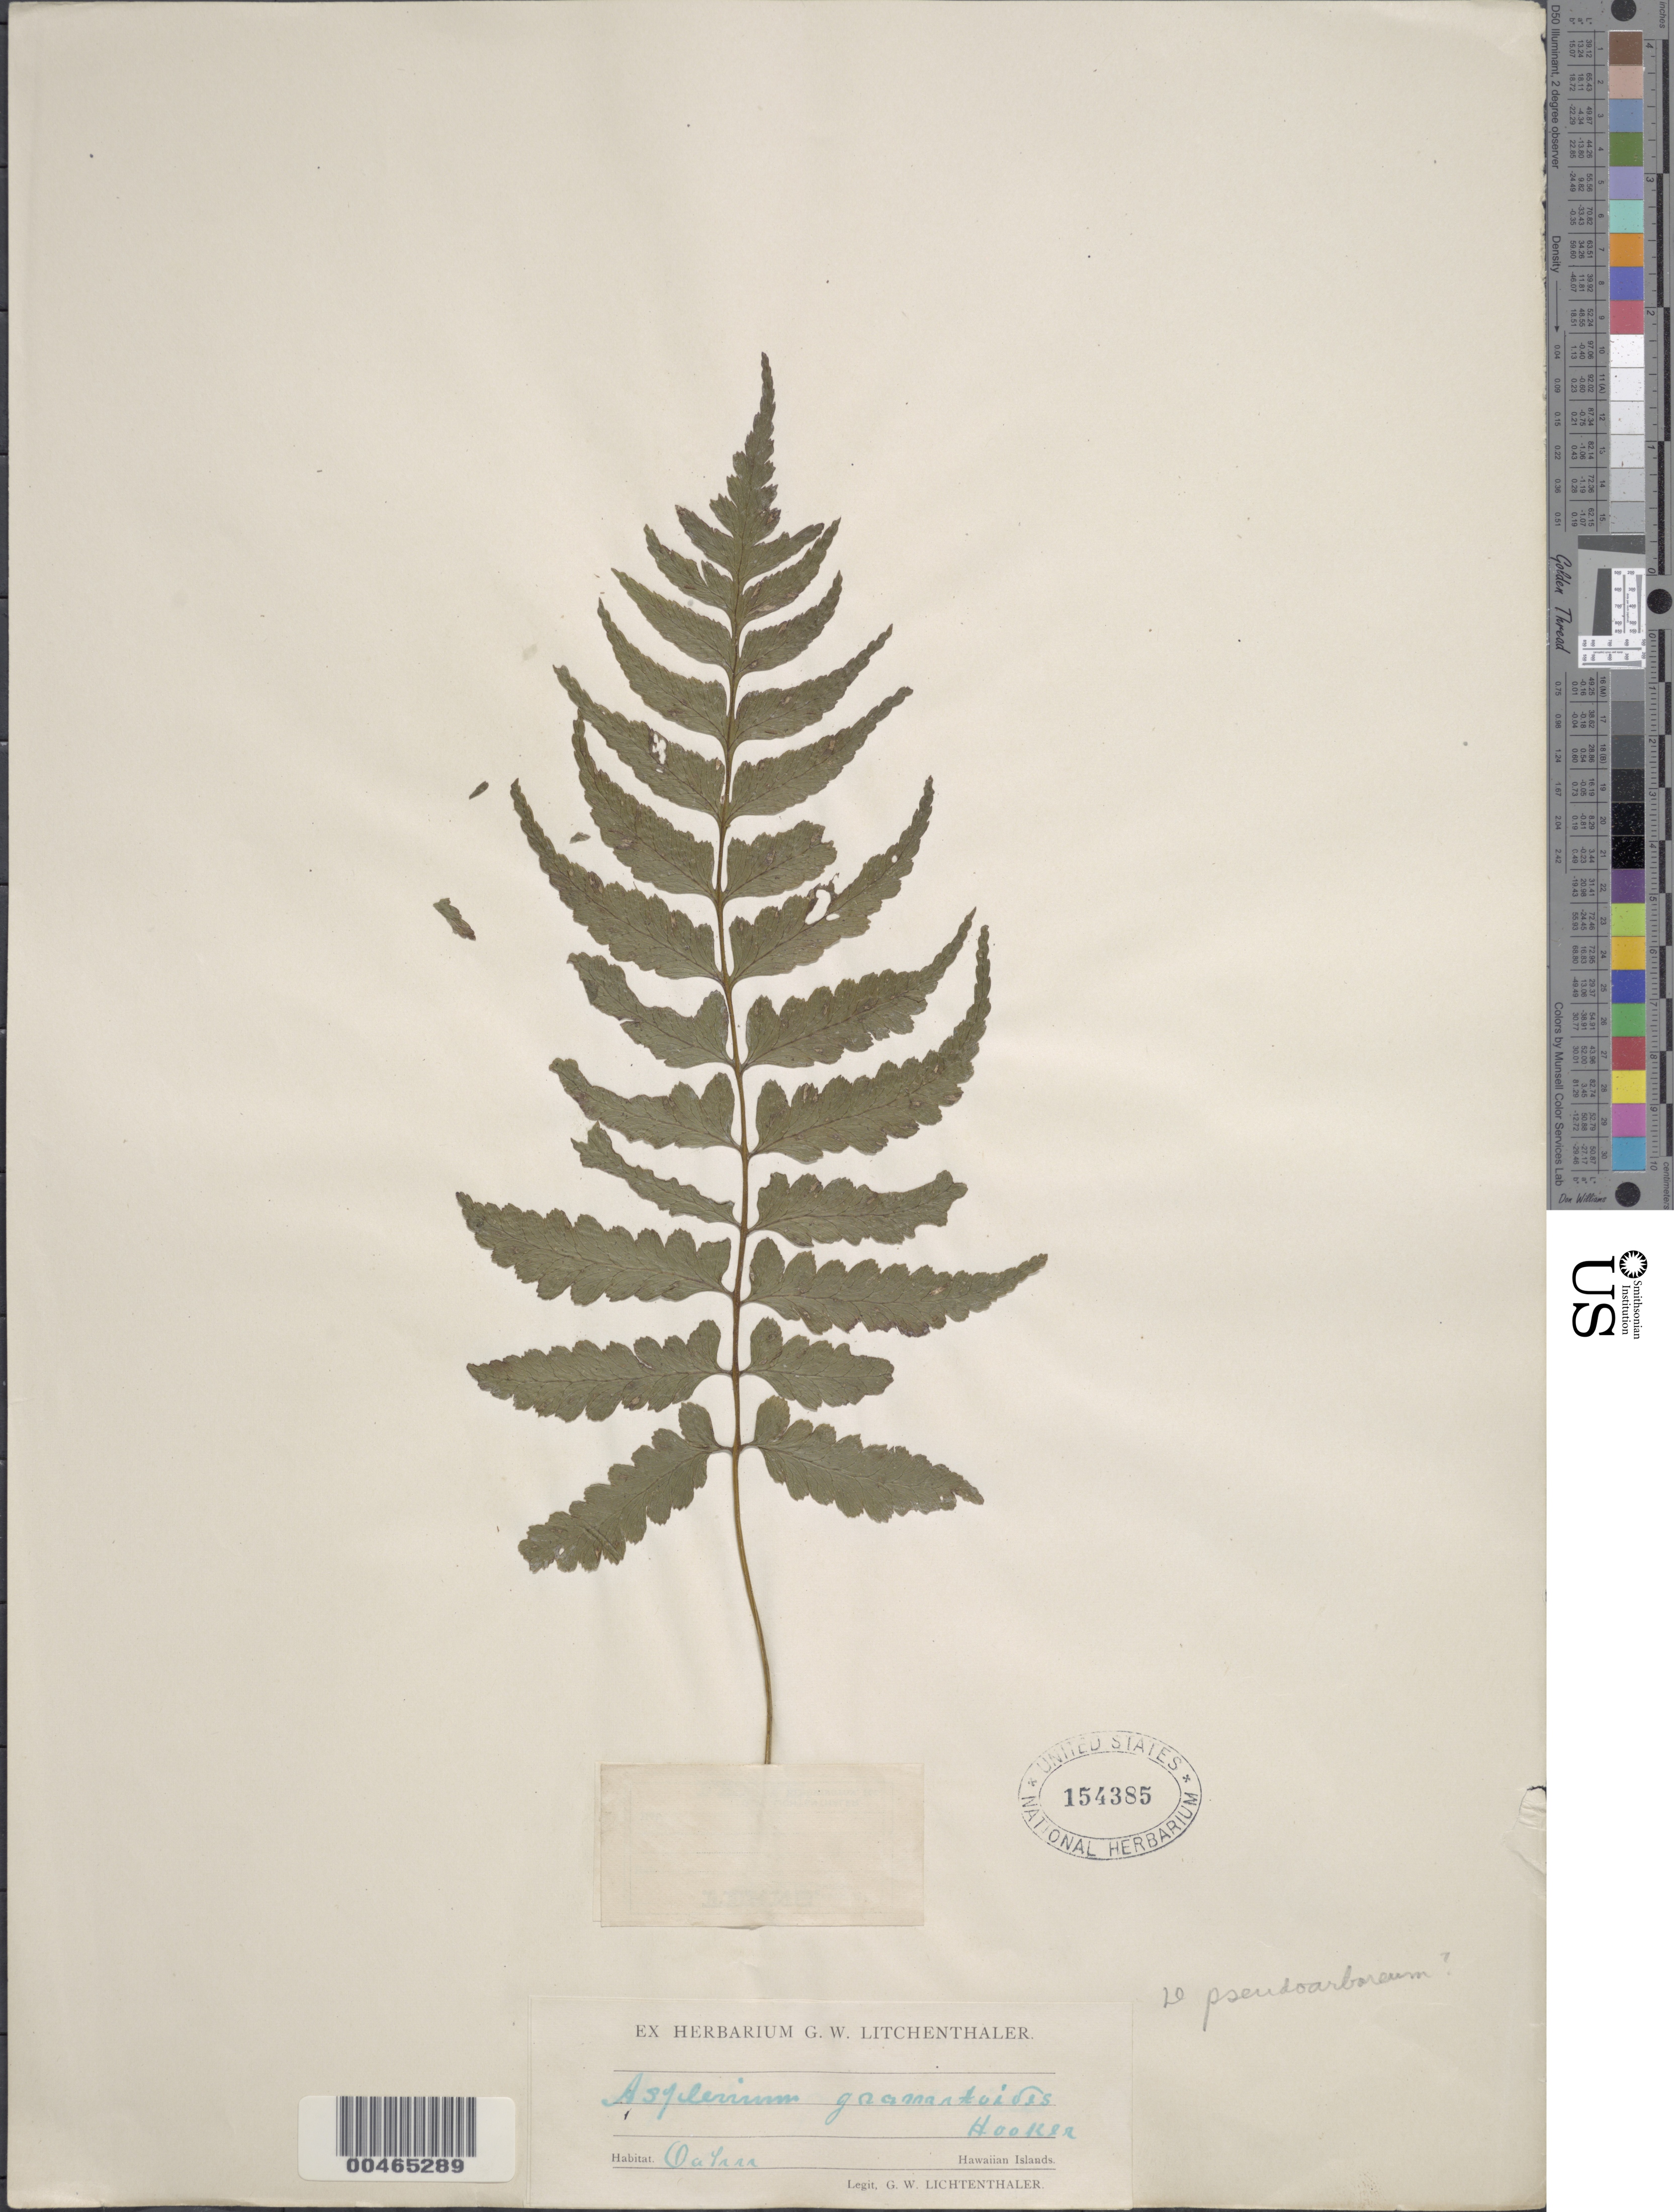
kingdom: Plantae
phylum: Tracheophyta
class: Polypodiopsida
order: Polypodiales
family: Athyriaceae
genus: Diplazium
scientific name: Diplazium molokaiense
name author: W. J. Rob.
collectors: G. Lichtenthaler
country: United States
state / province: Hawaii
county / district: Honolulu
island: Oahu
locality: Oahu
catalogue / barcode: US 154385